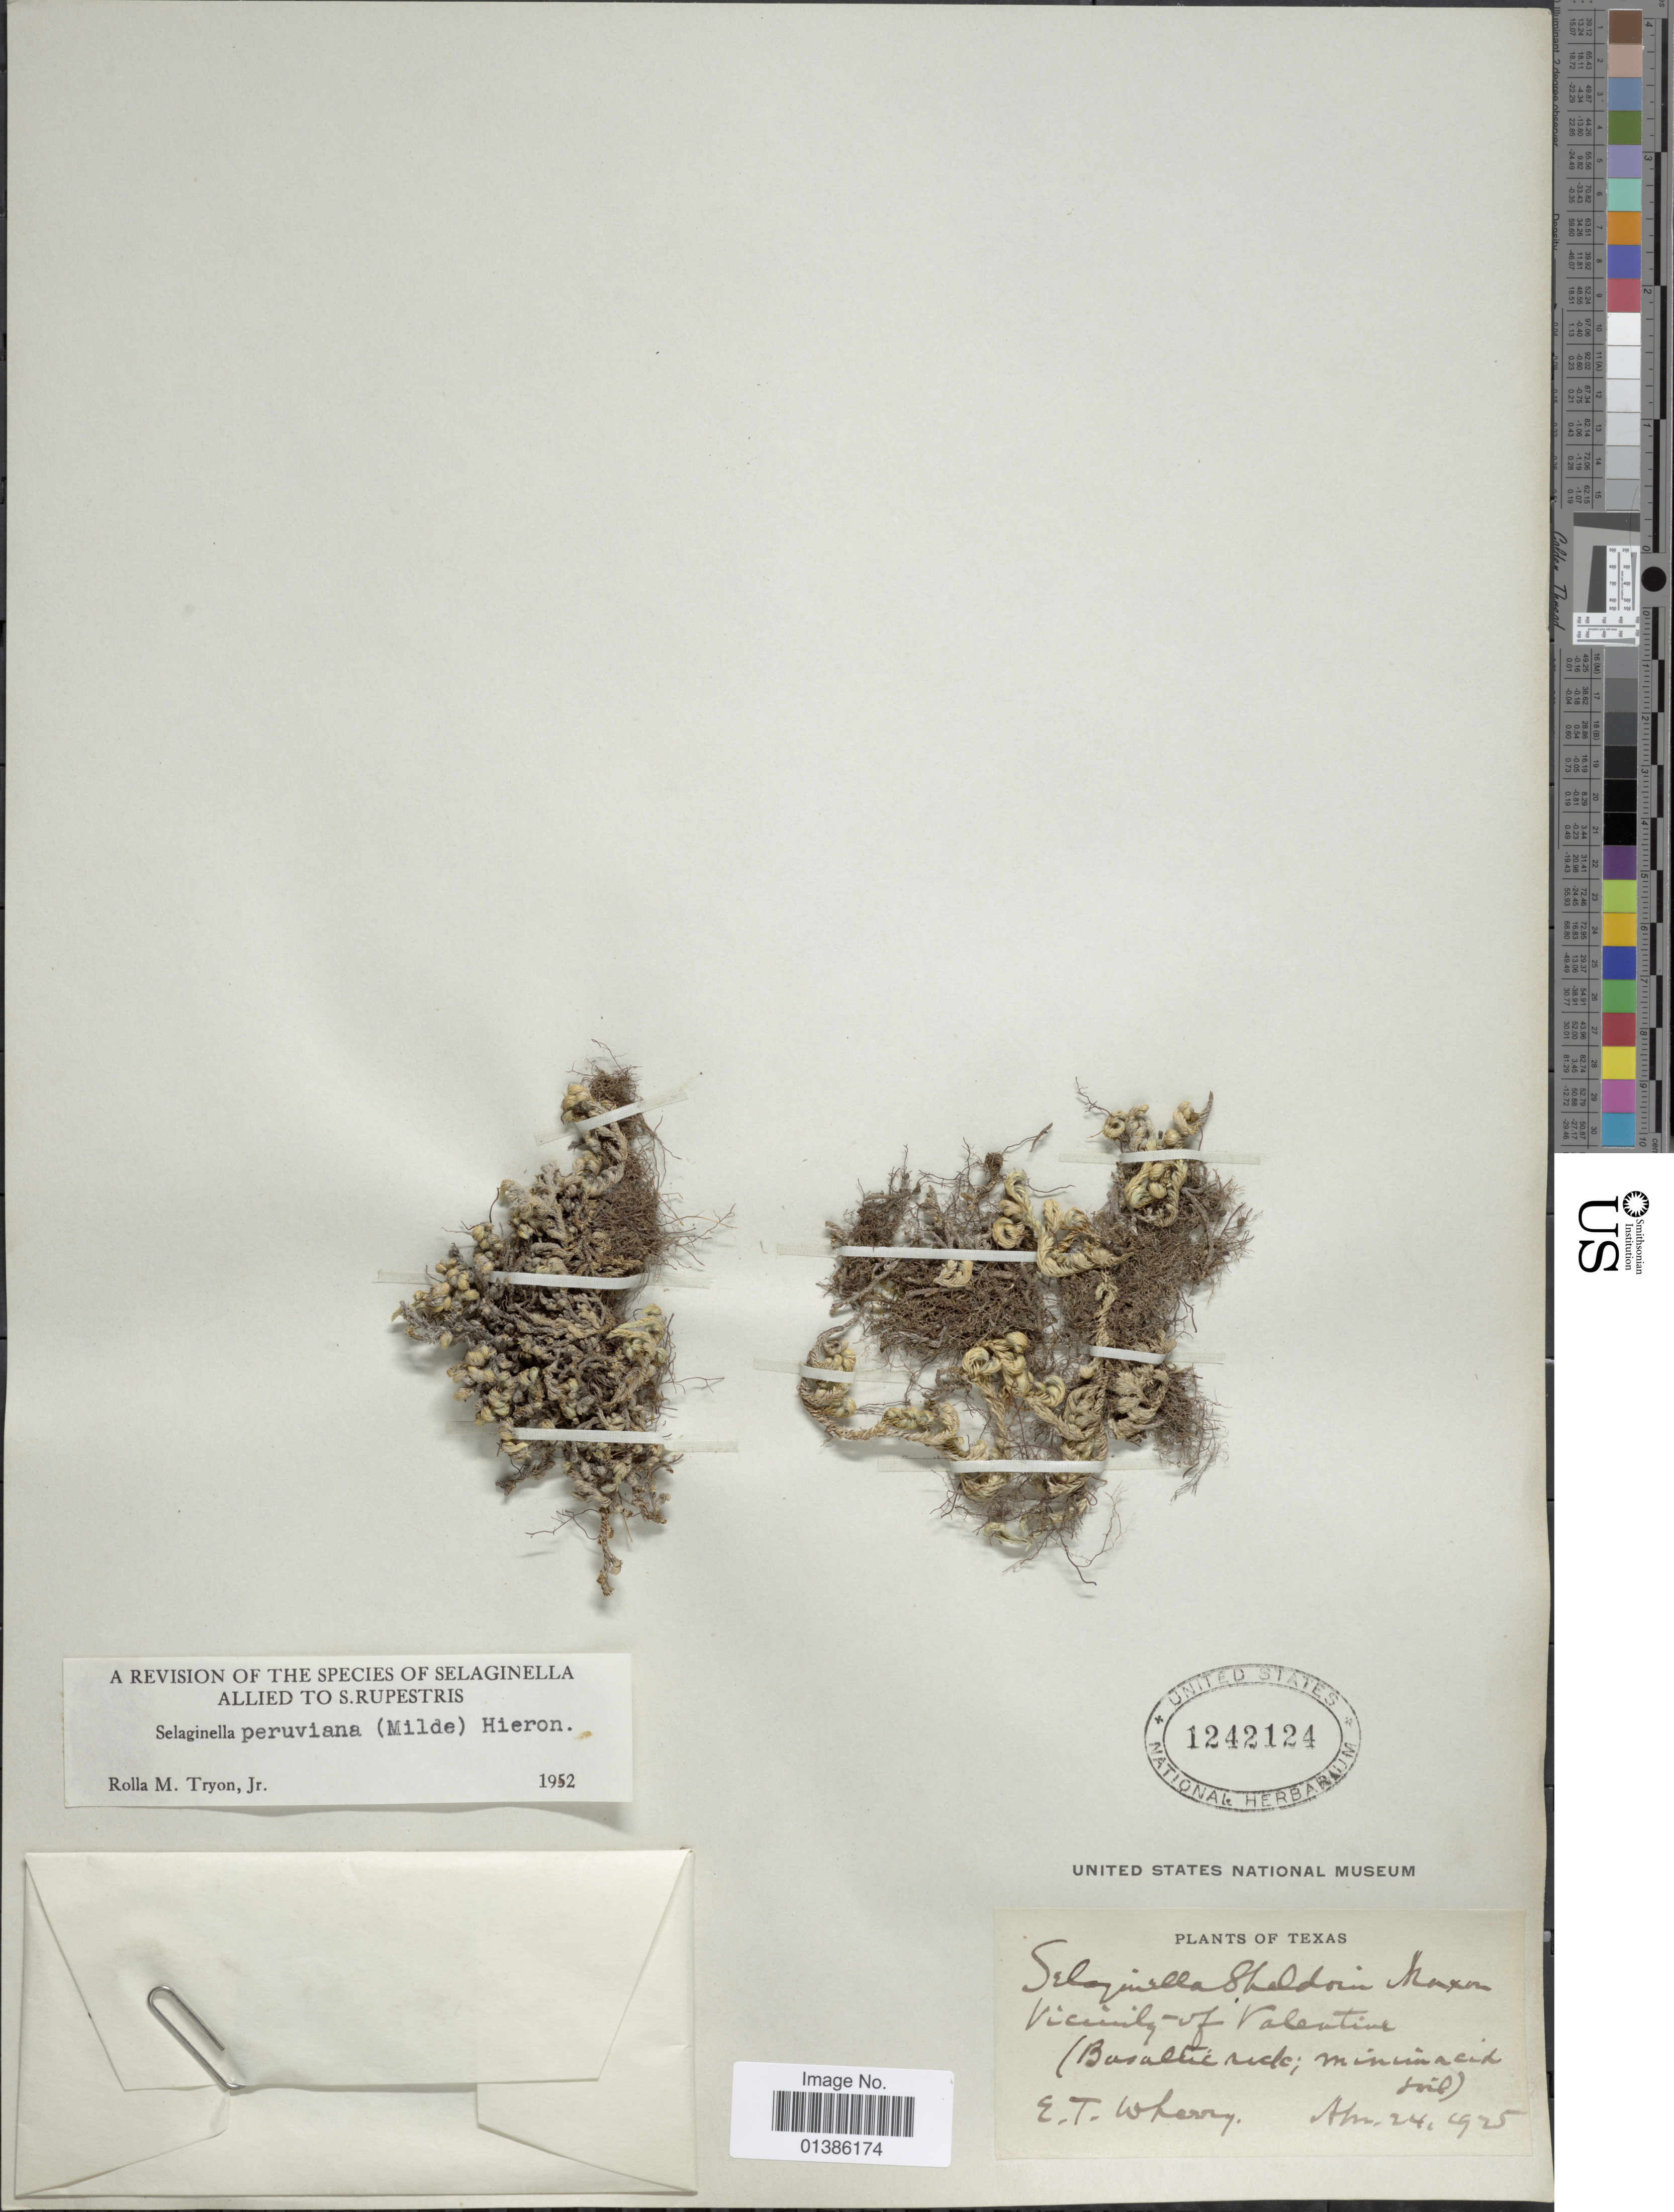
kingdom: Plantae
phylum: Tracheophyta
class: Lycopodiopsida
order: Selaginellales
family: Selaginellaceae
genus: Selaginella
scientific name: Selaginella peruviana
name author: (Milde) Hieron.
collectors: E. T. Wherry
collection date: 1925-04-24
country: United States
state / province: Texas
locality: Vicinity of Valentine.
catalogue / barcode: US 1242124